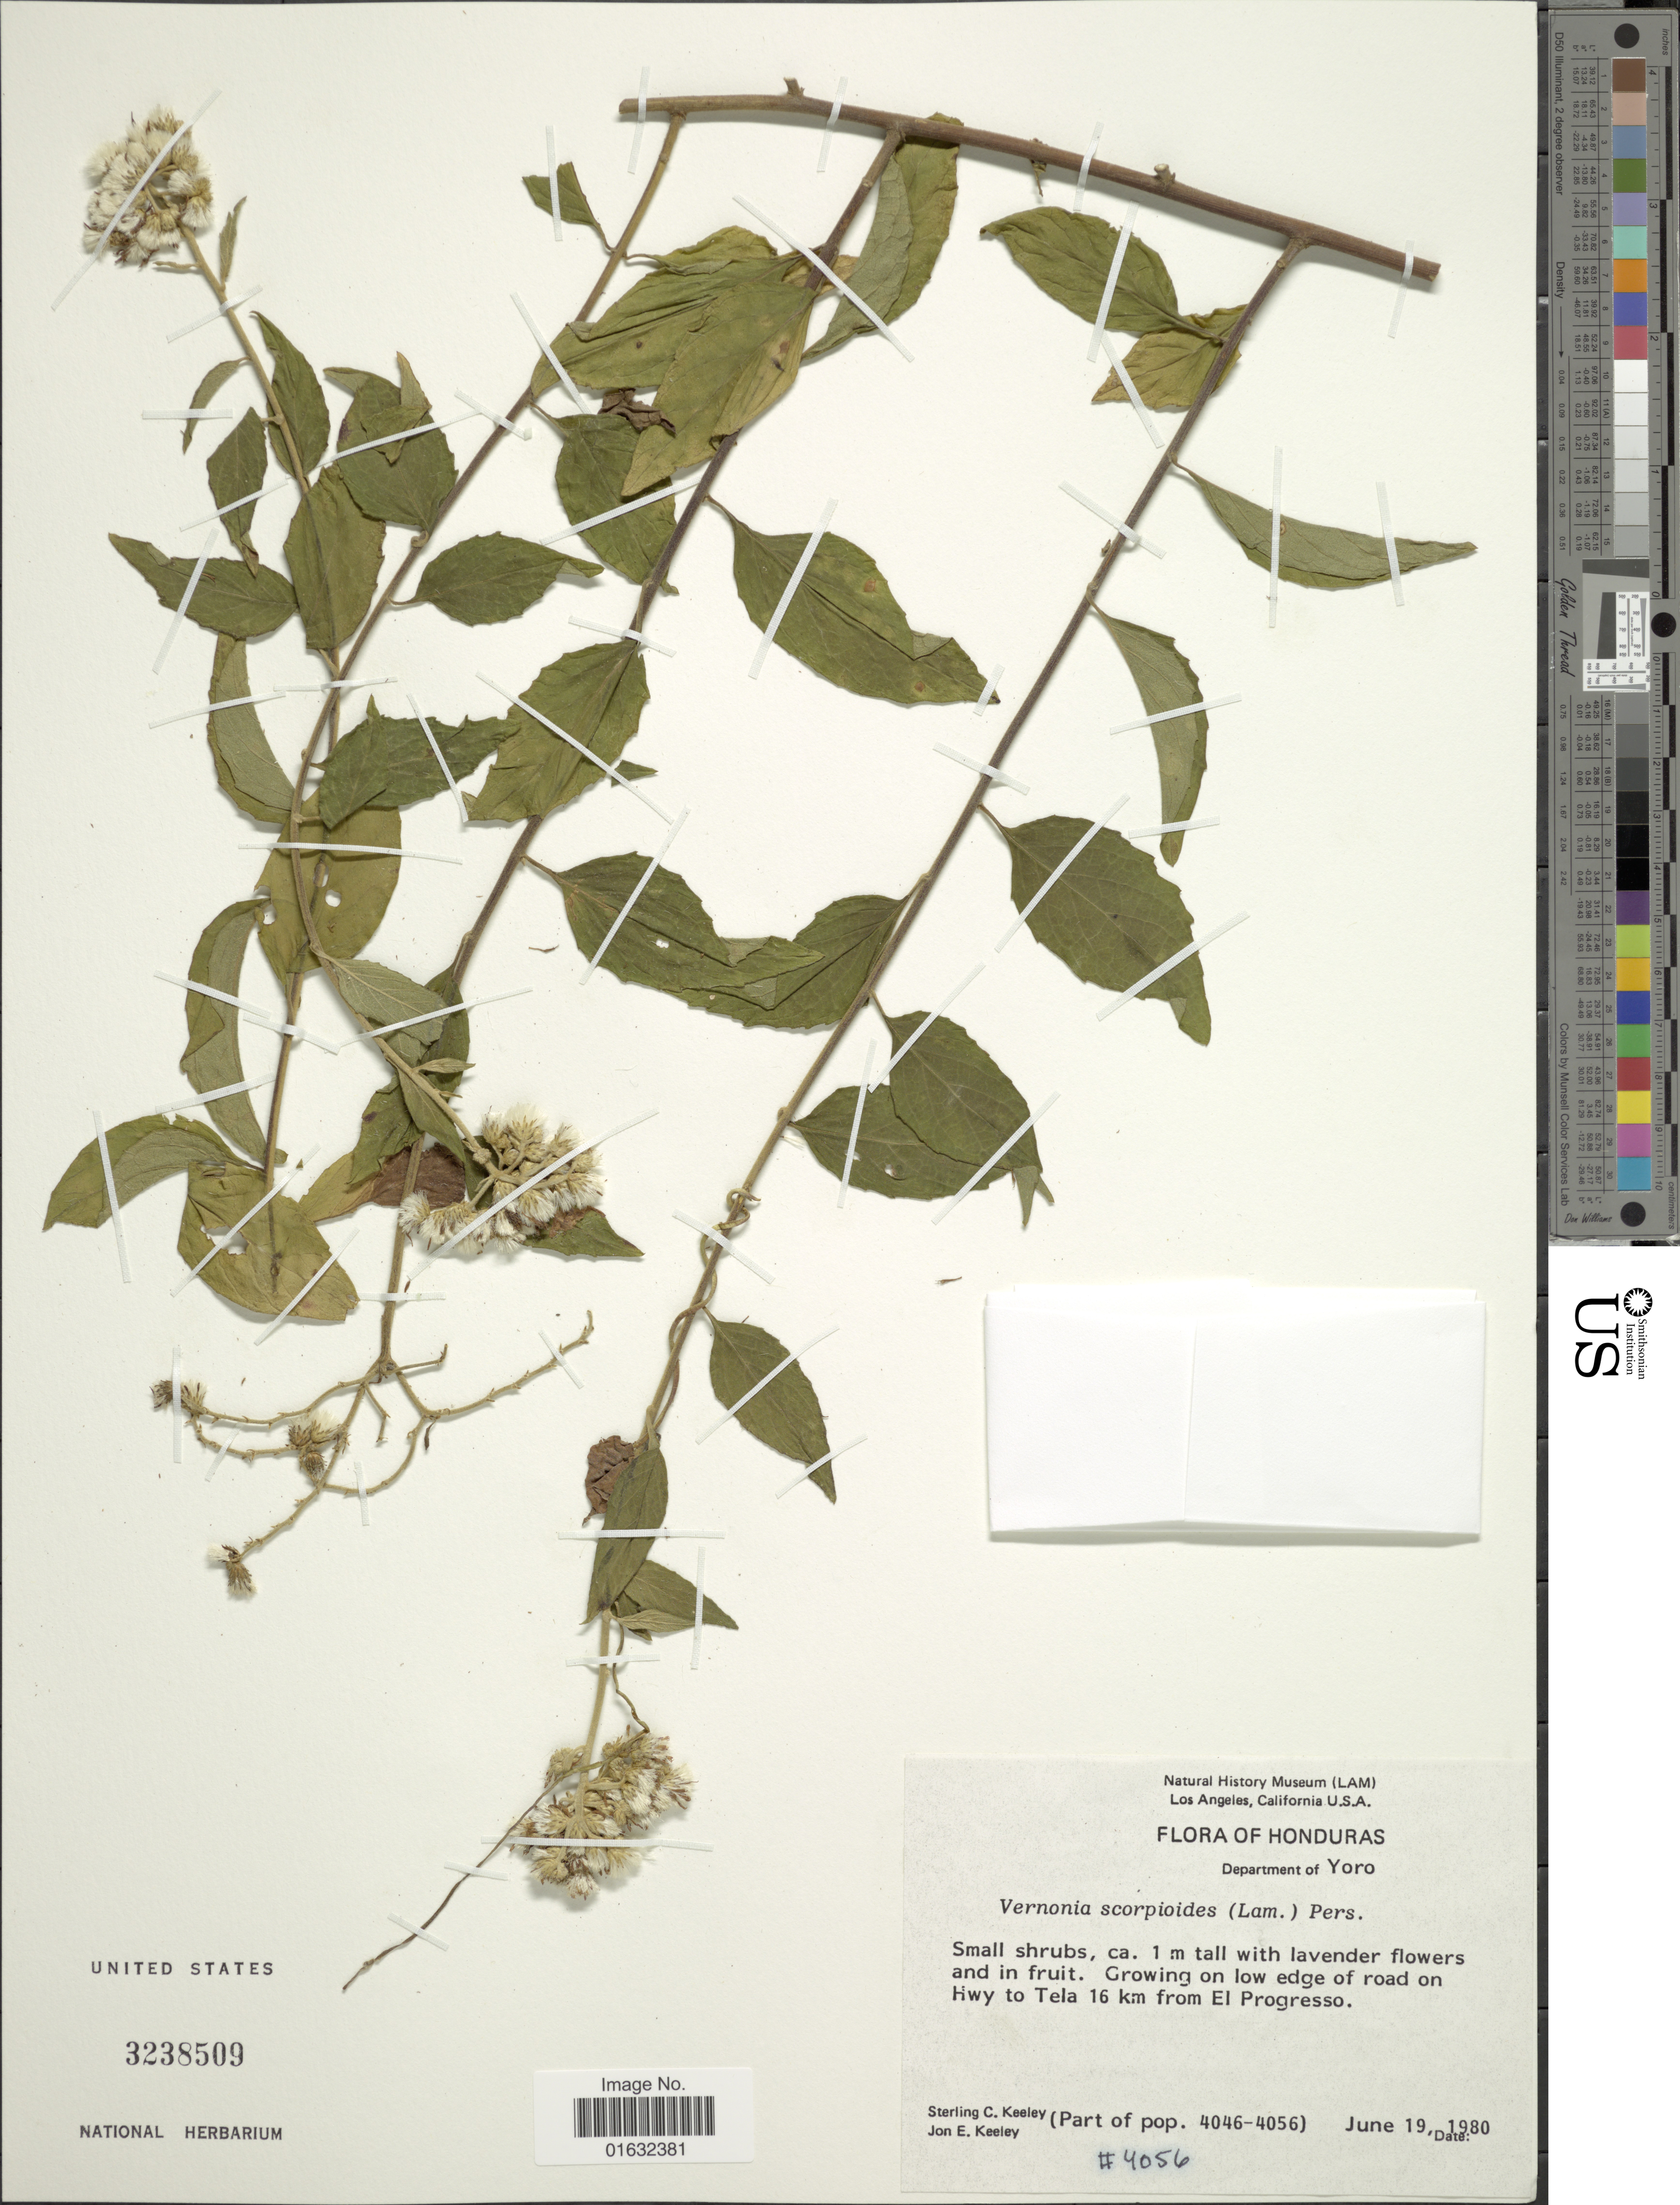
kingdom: Plantae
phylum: Tracheophyta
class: Magnoliopsida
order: Asterales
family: Asteraceae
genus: Cyrtocymura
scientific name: Cyrtocymura scorpioides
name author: (Lam.) H. Rob.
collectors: S. C. Keeley & J. E. Keeley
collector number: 4056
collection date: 1980-06-19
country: Honduras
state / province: Yoro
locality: Growing on low edge of road on Hwy to Tela 16 km from El Progresso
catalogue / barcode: US 3238509